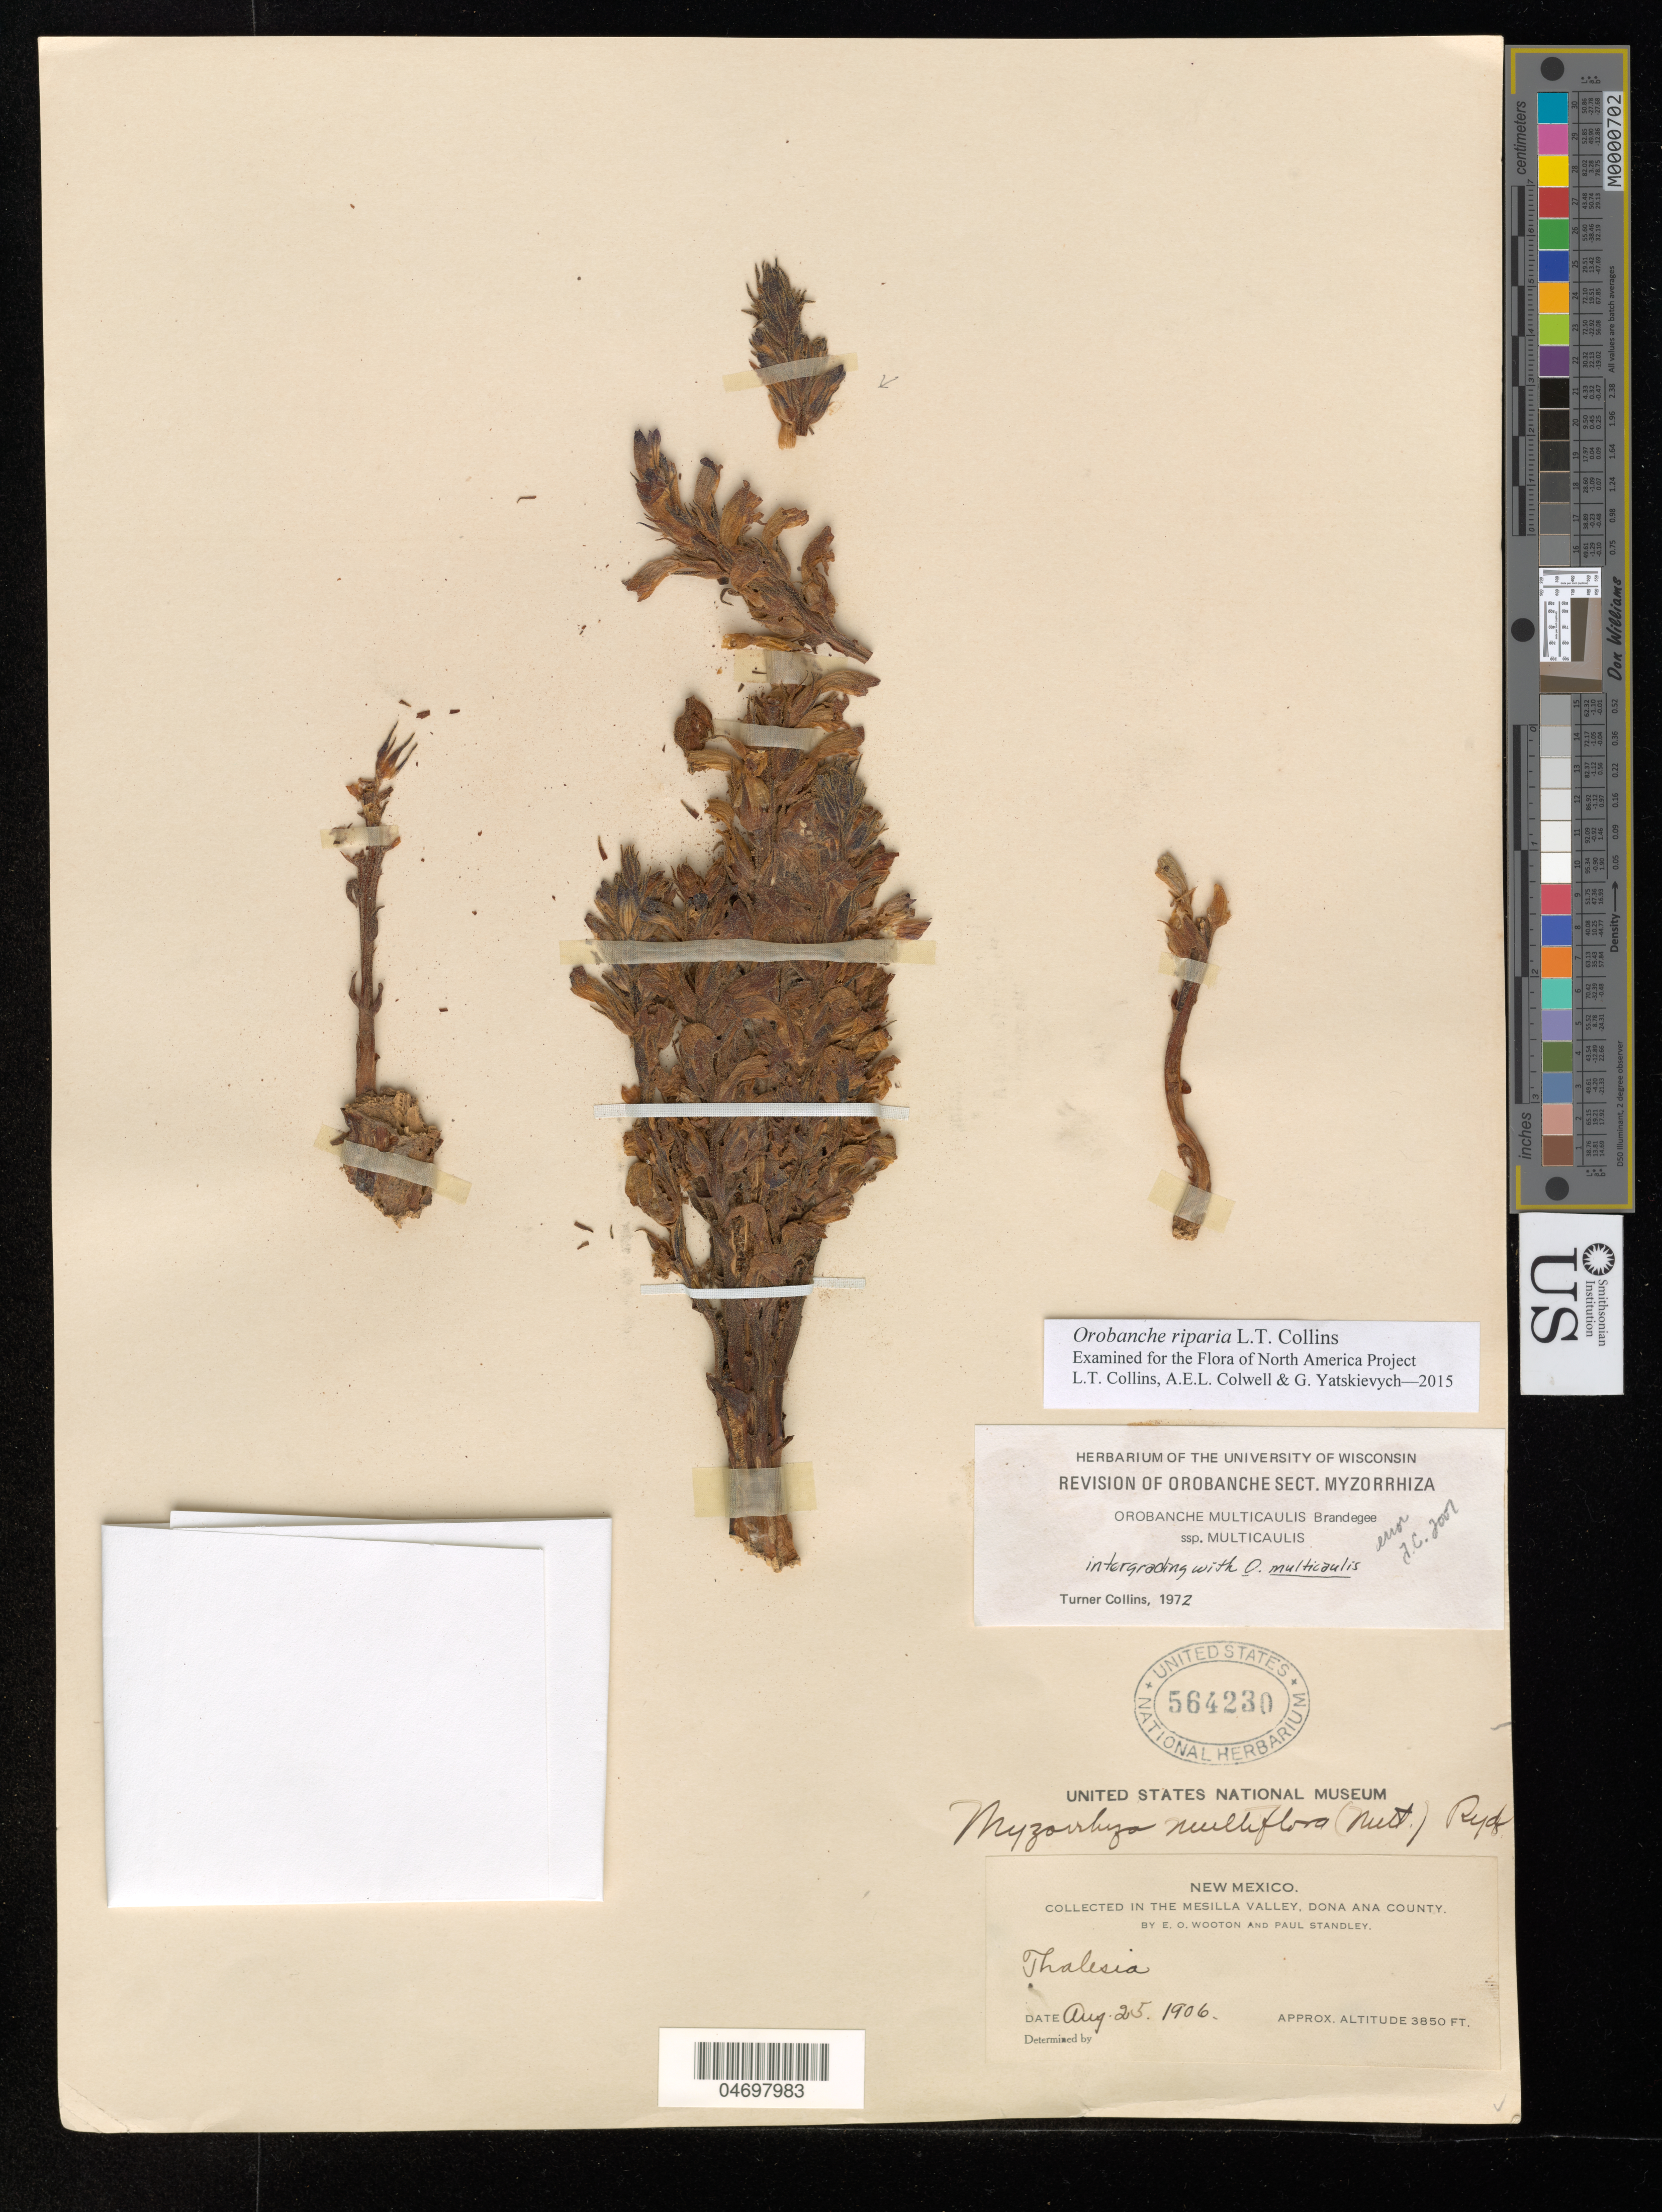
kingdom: Plantae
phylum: Tracheophyta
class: Magnoliopsida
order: Lamiales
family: Orobanchaceae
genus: Orobanche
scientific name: Orobanche riparia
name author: L.T. Collins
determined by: Collins, L. T.; Colwell, A. E.; Yatskievych, G. A.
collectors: E. O. Wooton & P. C. Standley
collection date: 1906-08-25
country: United States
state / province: New Mexico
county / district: Dona Ana Co.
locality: Mesilla Valley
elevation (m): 1173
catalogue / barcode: US 564230